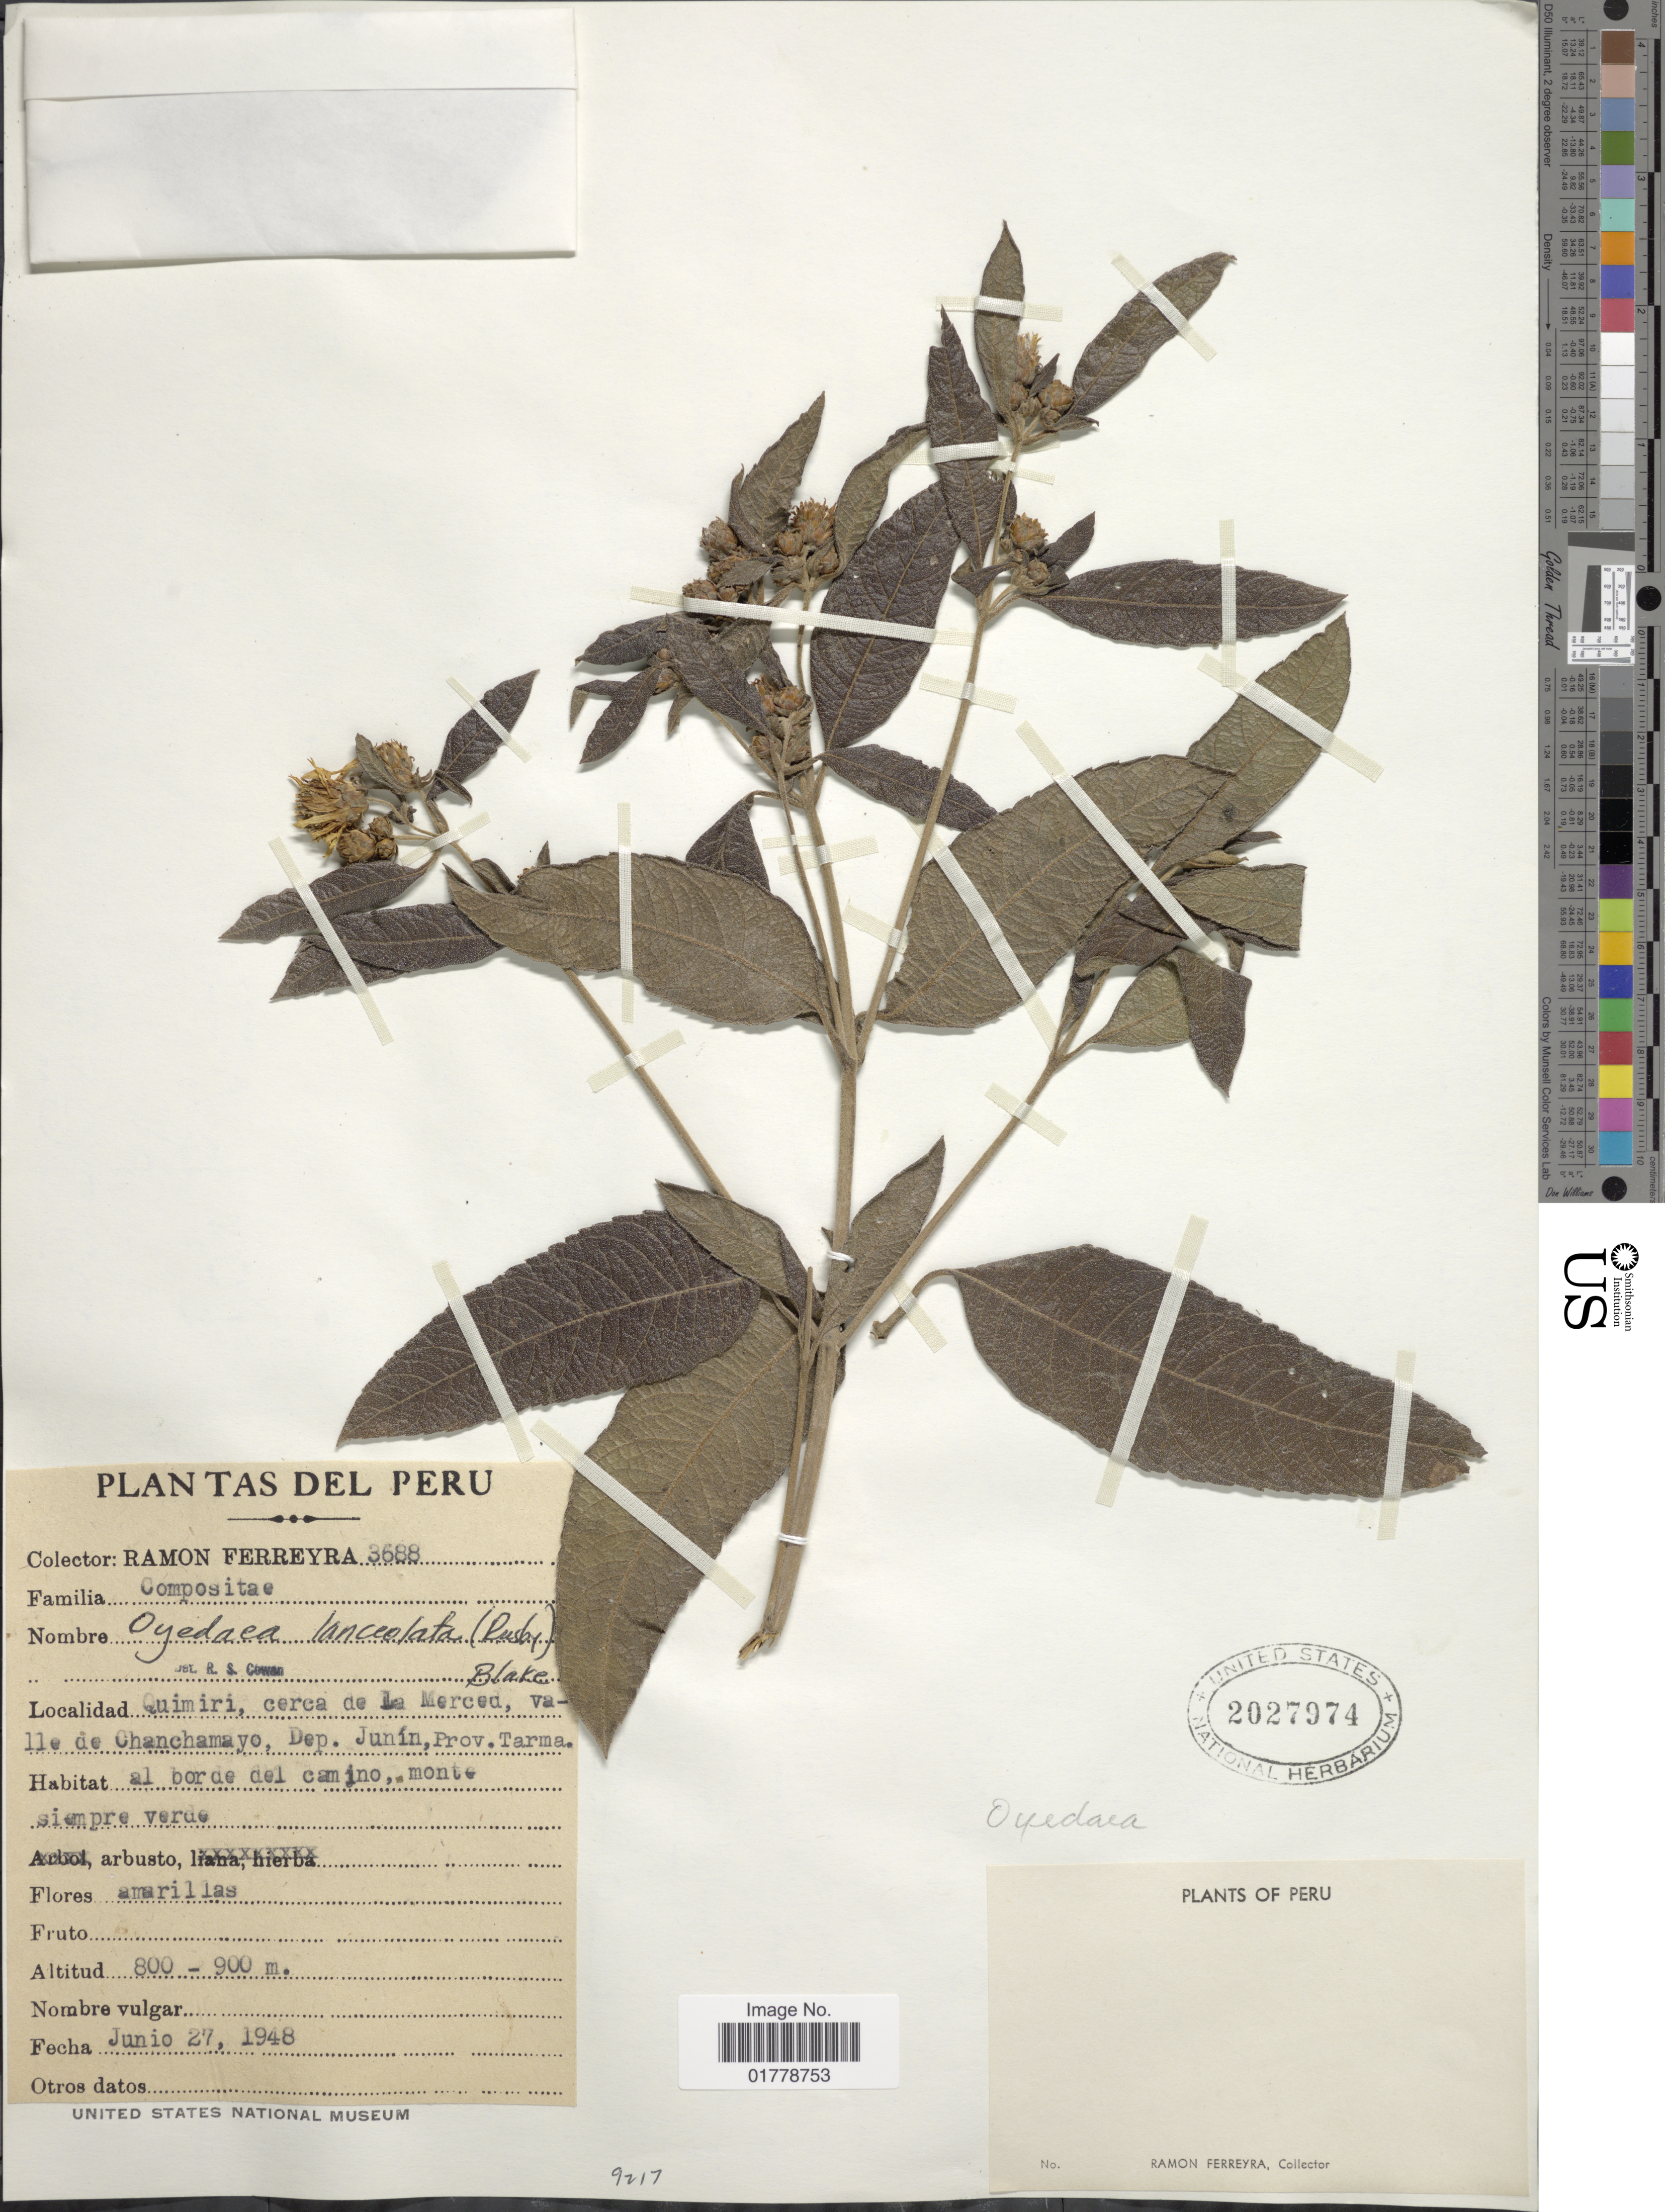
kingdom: Plantae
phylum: Tracheophyta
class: Magnoliopsida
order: Asterales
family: Asteraceae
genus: Oyedaea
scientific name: Oyedaea lanceolata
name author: (Rusby) S.F. Blake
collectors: R. A. Ferreyra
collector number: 3688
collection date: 1948-06-27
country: Peru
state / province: Junín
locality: Quimiti, cerca de La Merced, valle de Chanchamayo, Dep. Junín, Prov. Tarma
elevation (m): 800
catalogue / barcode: US 2027974